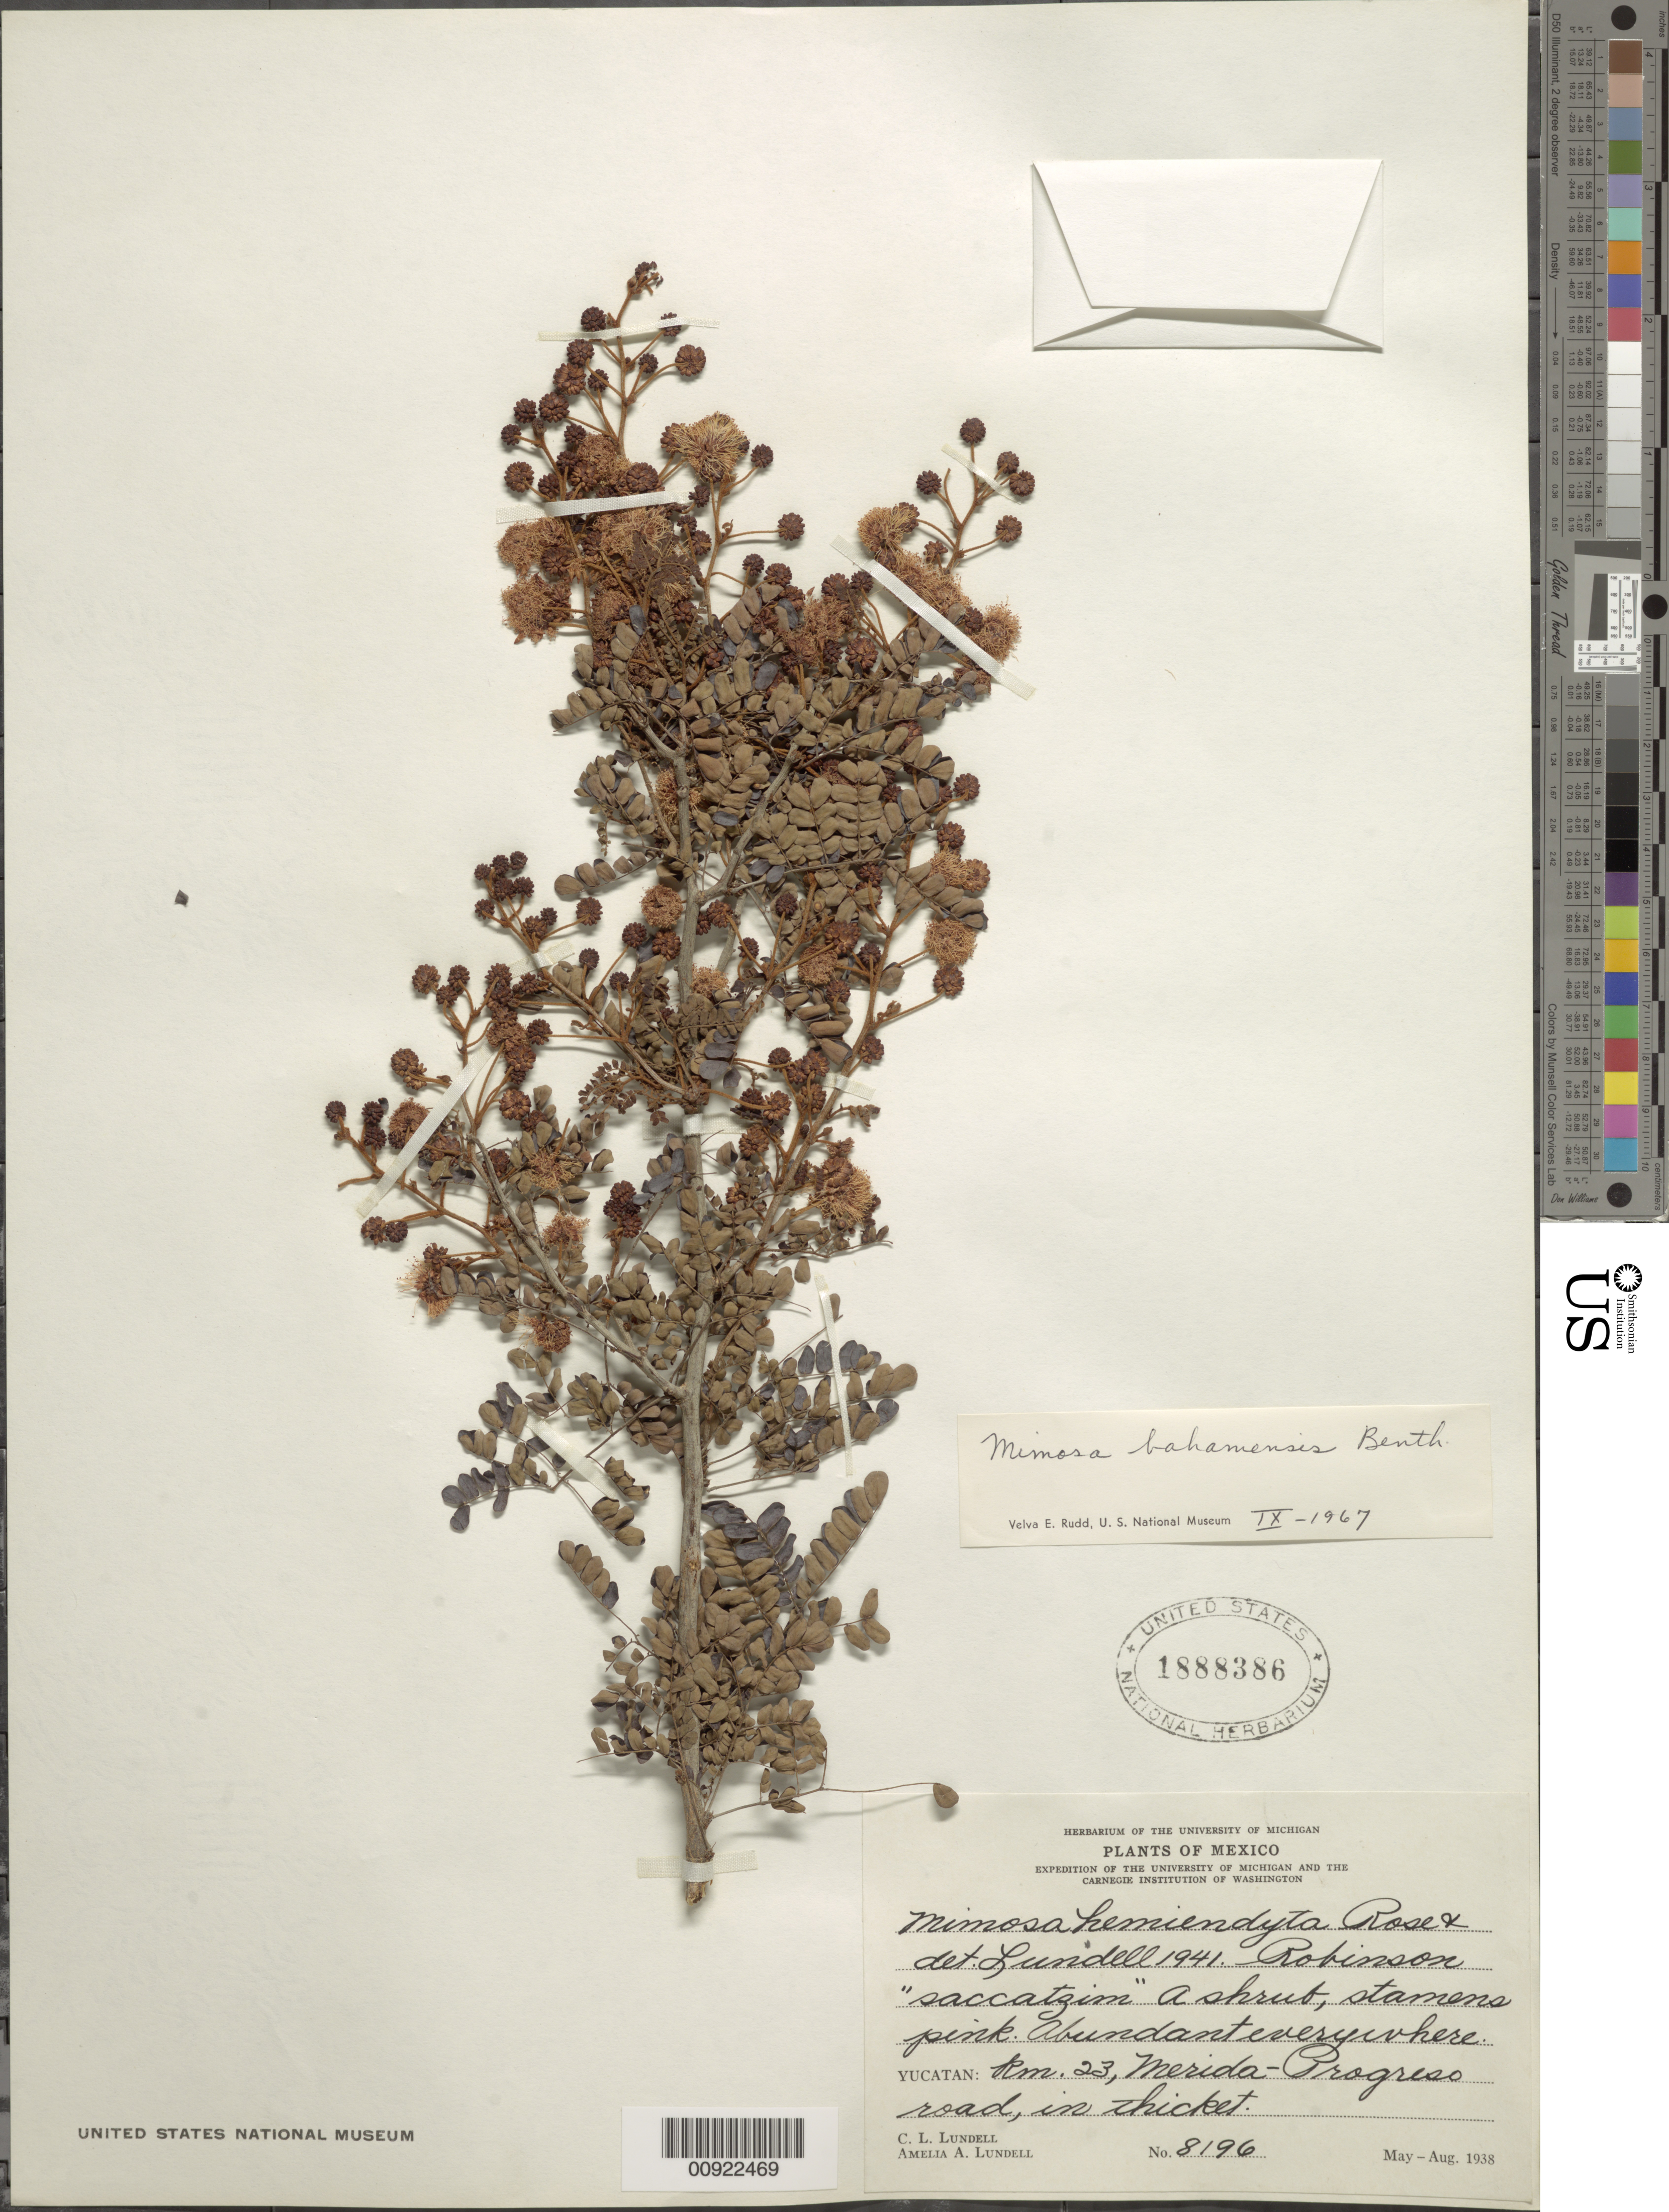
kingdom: Plantae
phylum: Tracheophyta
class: Magnoliopsida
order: Fabales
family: Fabaceae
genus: Mimosa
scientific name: Mimosa bahamensis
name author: Benth.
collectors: C. L. Lundell & A. A. Lundell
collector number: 8196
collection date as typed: May 1938 to -- Aug 1938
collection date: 1938-05/1938-08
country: Mexico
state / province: Yucatán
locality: Yucatán: Km. 23 Mérida - Progreso road.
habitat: In thicket.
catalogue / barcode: US 1888386